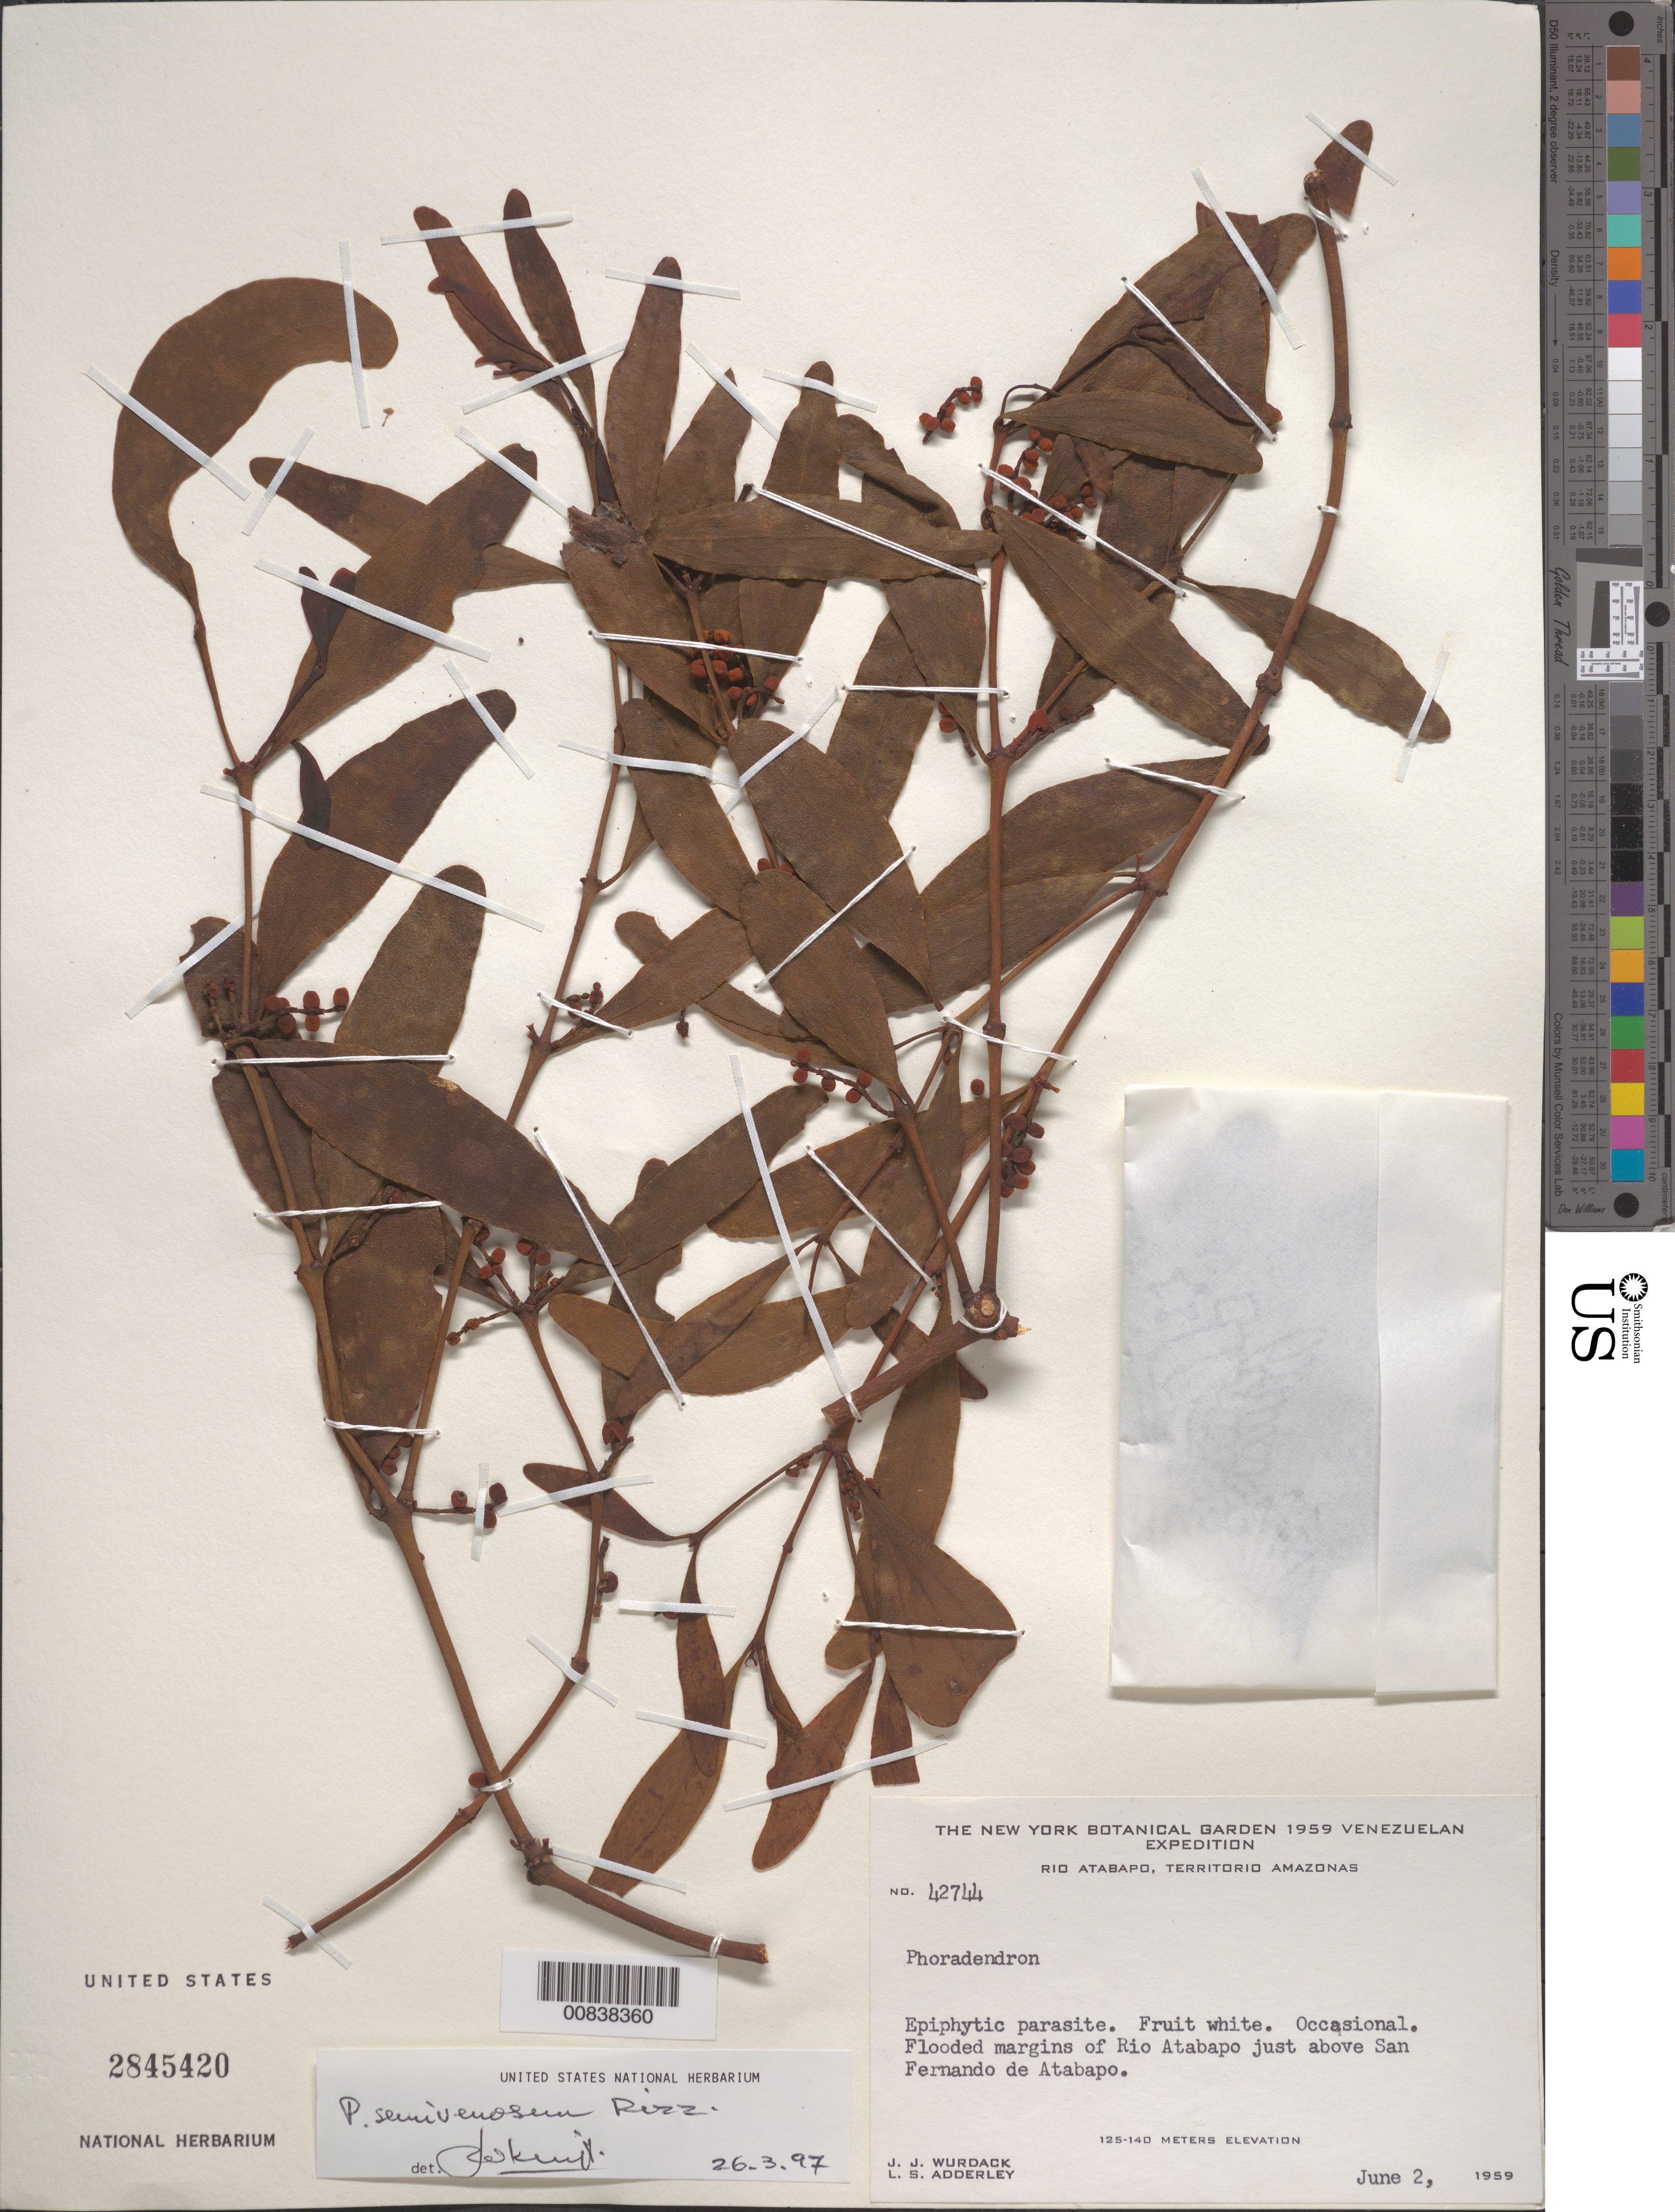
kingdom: Plantae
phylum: Tracheophyta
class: Magnoliopsida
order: Santalales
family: Viscaceae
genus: Phoradendron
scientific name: Phoradendron semivenosum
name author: Rizzini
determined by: Kuijt, Job, (CANADA)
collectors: J. J. Wurdack & L. S. Adderley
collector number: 42744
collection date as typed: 2-Jun-59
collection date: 1959-06-02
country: Venezuela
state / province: Amazonas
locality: Río Atabapo, just above San Fernando de Atabapo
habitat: Flooded margins of river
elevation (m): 125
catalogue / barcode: US 2845420